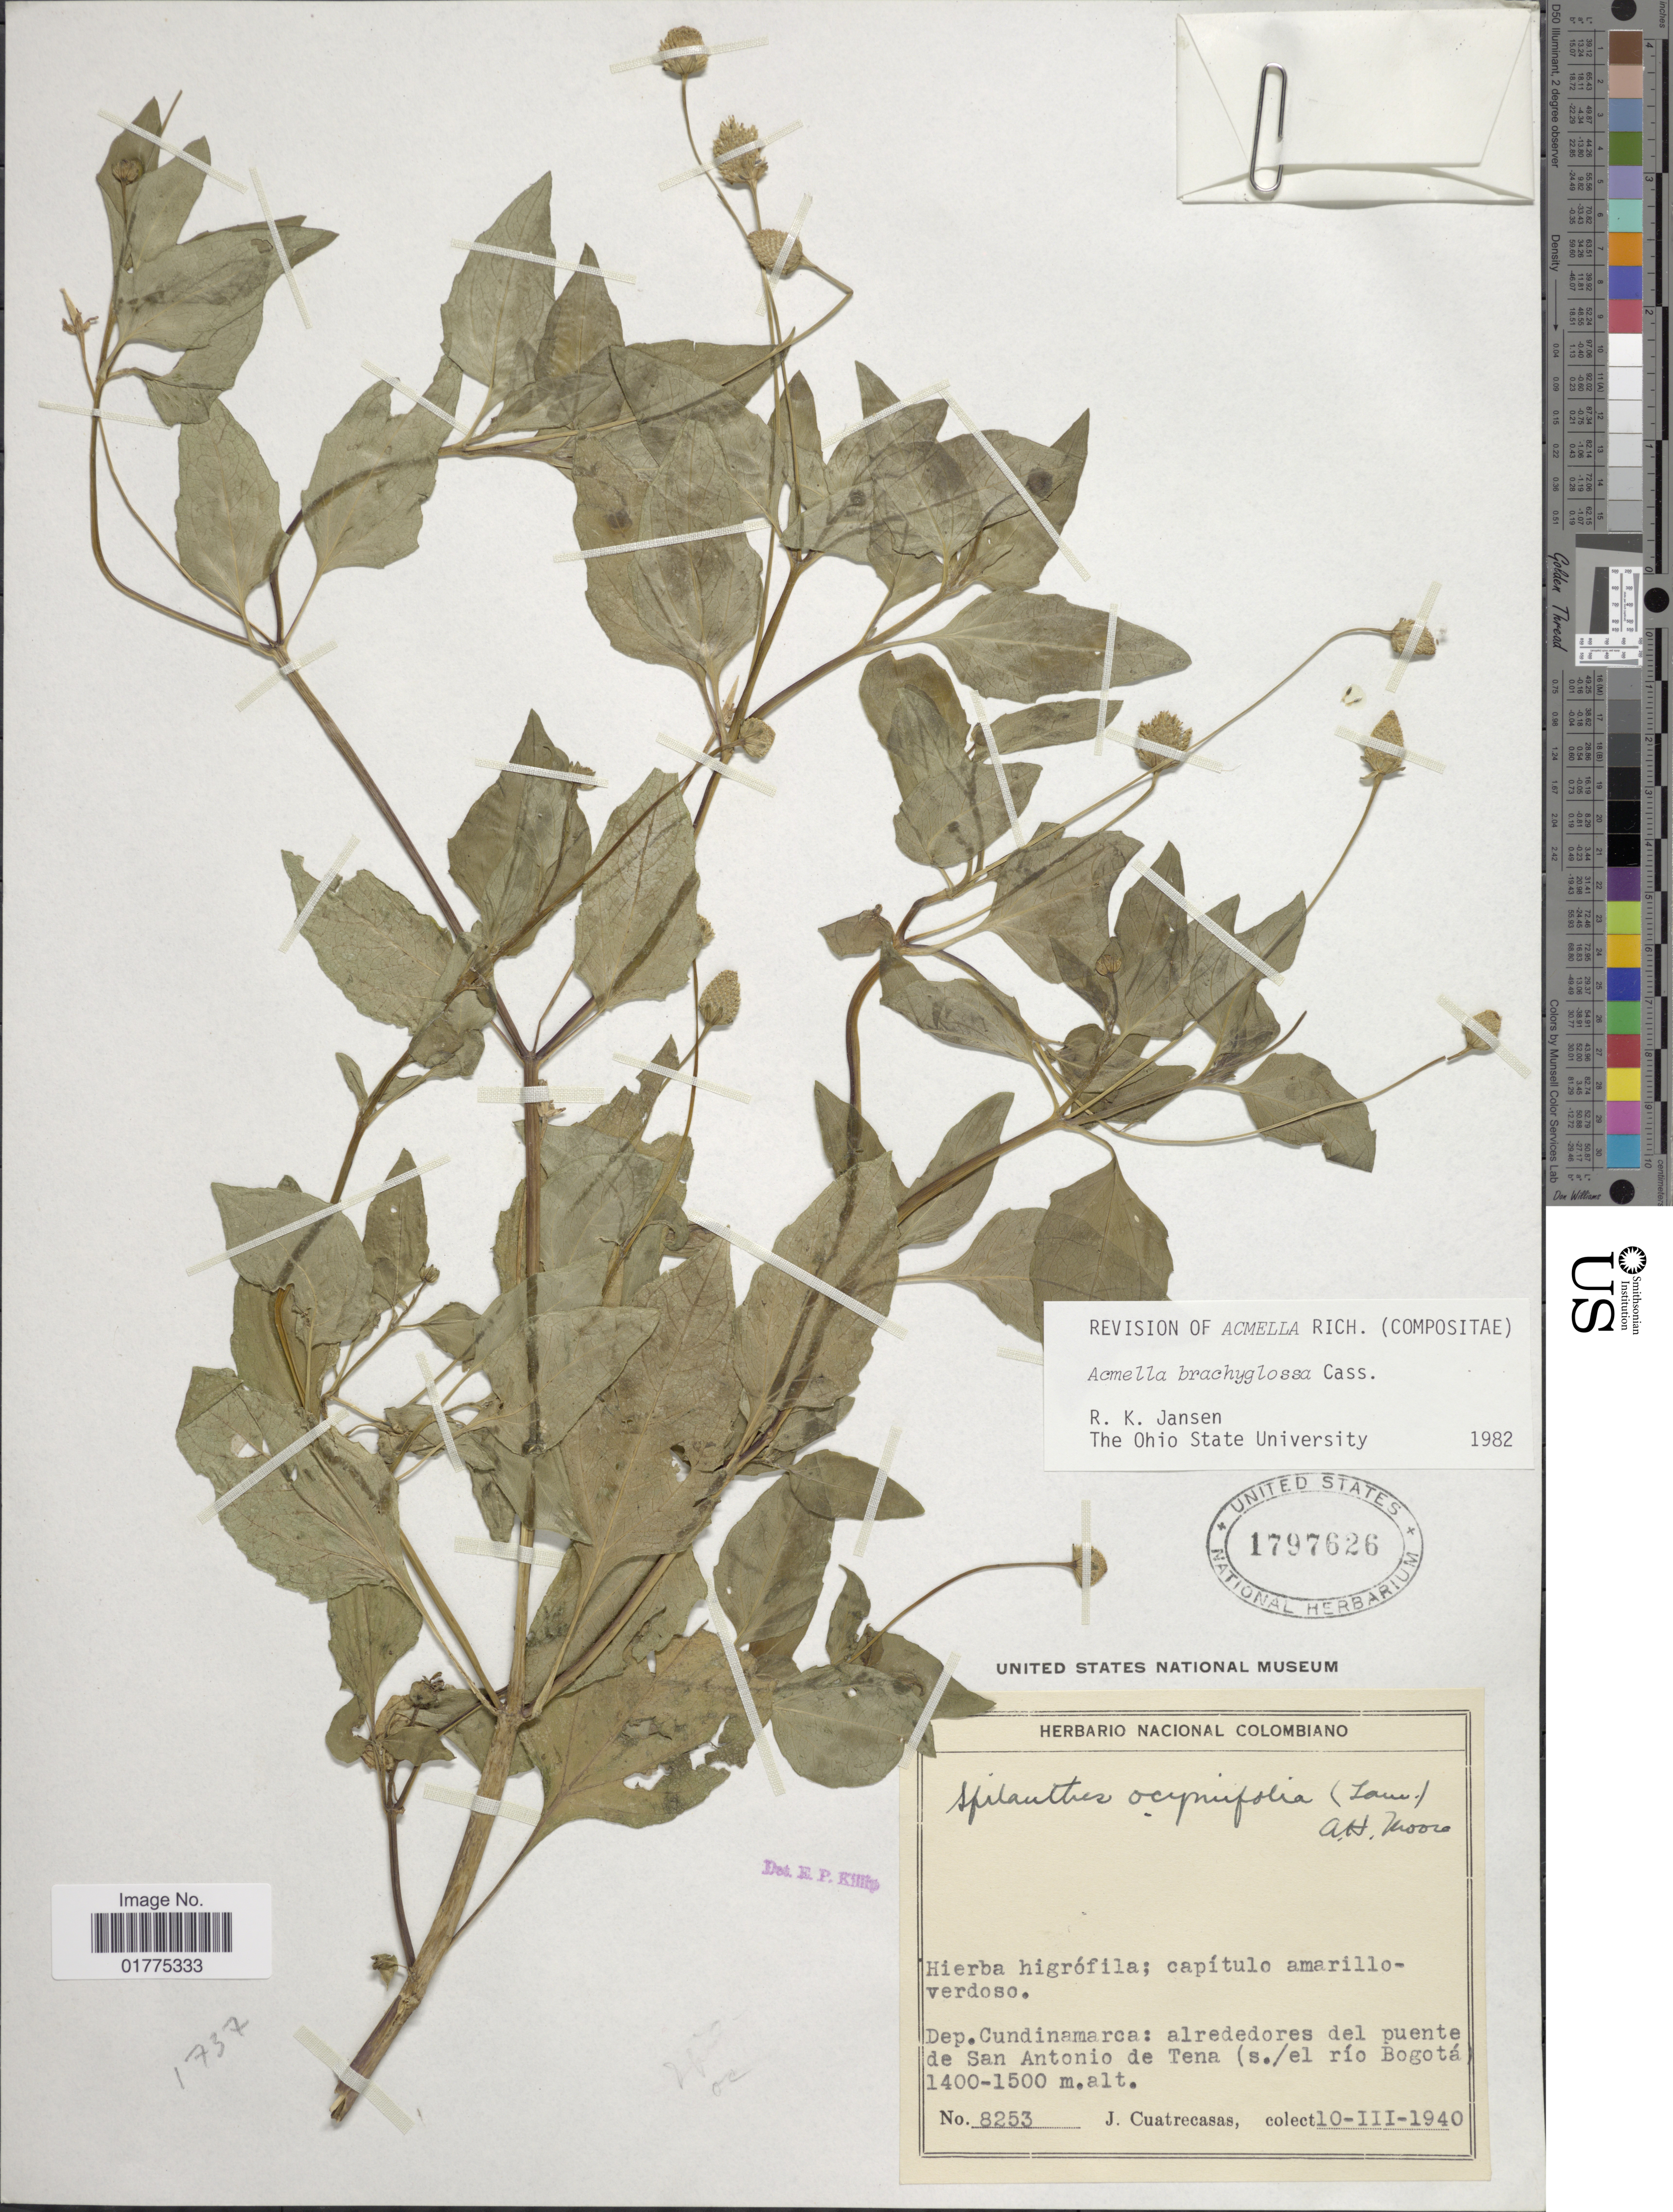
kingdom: Plantae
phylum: Tracheophyta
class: Magnoliopsida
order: Asterales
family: Asteraceae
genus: Acmella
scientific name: Acmella brachyglossa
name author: Cass.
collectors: J. Cuatrecasas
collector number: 8253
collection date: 1940-03-10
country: Colombia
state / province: Cundinamarca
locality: Dep. Cundinamarca: alrededores del puente de San Antonio de Tena (s./ el rio Bogota)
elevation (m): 1400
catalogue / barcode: US 1797626